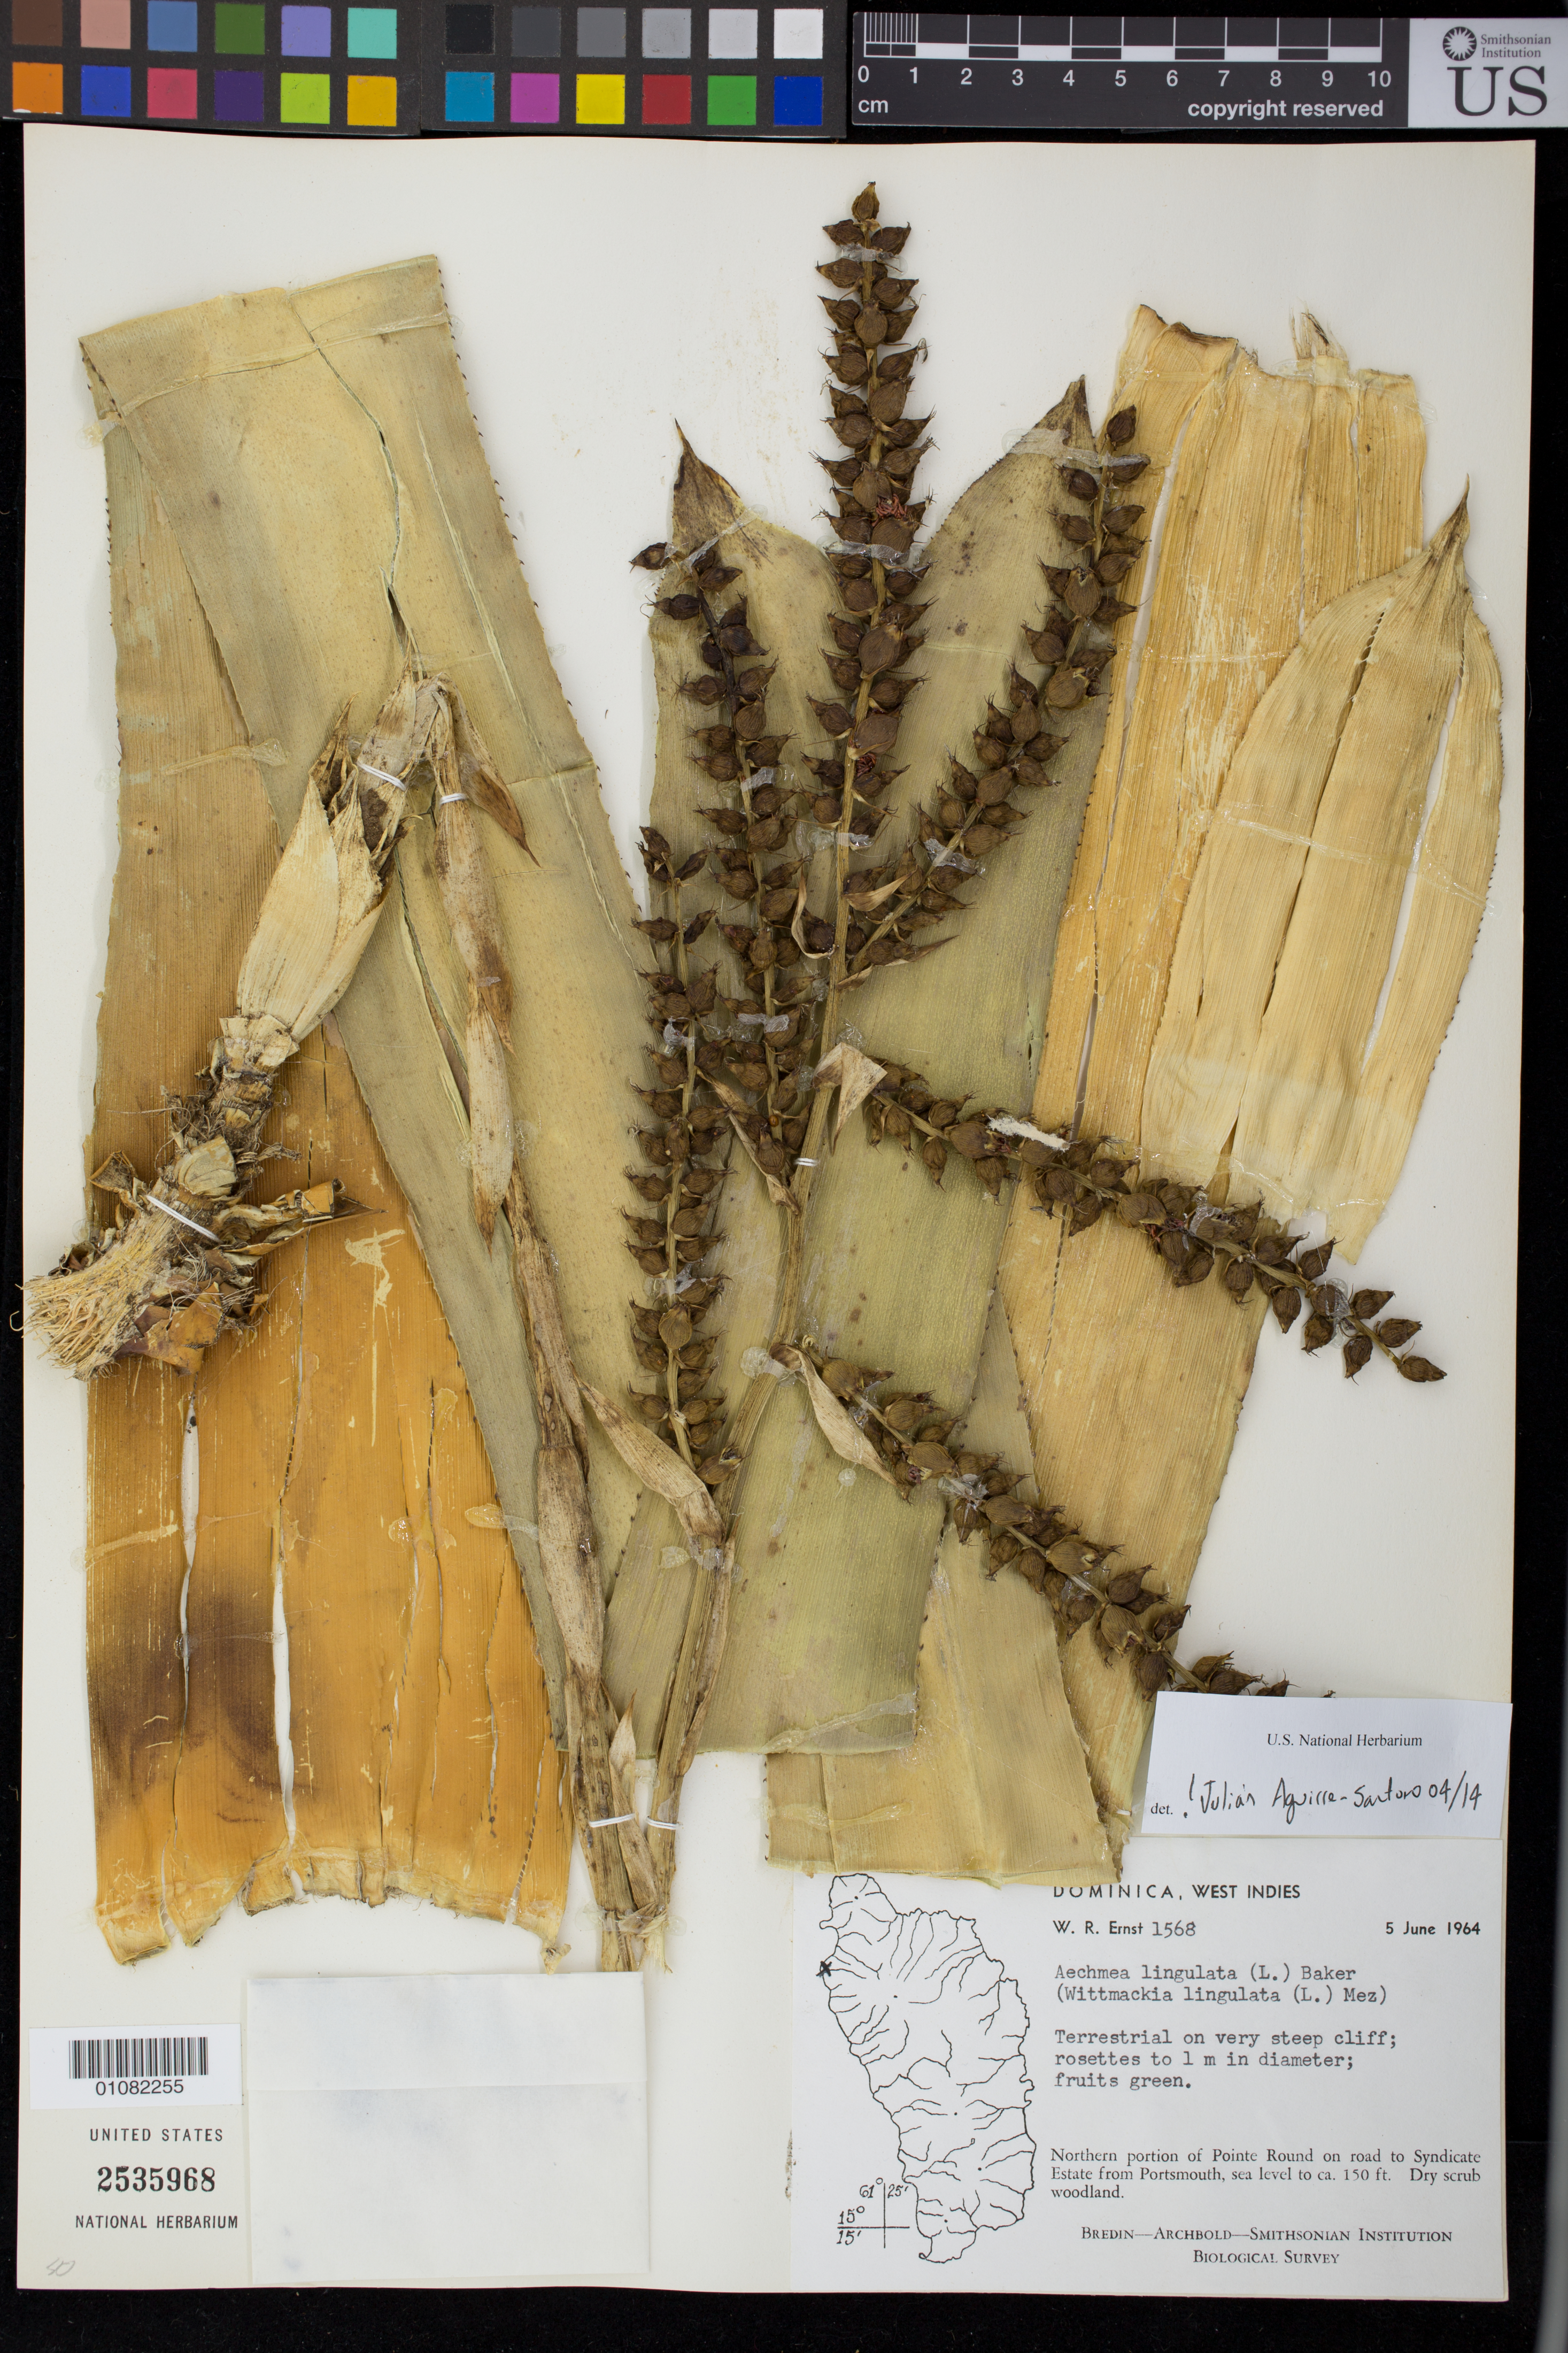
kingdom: Plantae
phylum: Tracheophyta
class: Liliopsida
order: Poales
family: Bromeliaceae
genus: Wittmackia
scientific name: Wittmackia lingulata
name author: (L.) Mez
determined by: Strong, Mark T., (BOT), Smithsonian Institution - National Museum of Natural History (UNITED STATES)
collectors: W. R. Ernst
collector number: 1568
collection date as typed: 05 Jun 1964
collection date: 1964-06-05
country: Dominica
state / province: St. John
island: Dominica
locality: Northern portion of Pointe Round on road to Syndicate Estate from Portsmouth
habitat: Dry scrub woodland. Terrestrial on very steep cliff.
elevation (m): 0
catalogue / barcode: US 2535968